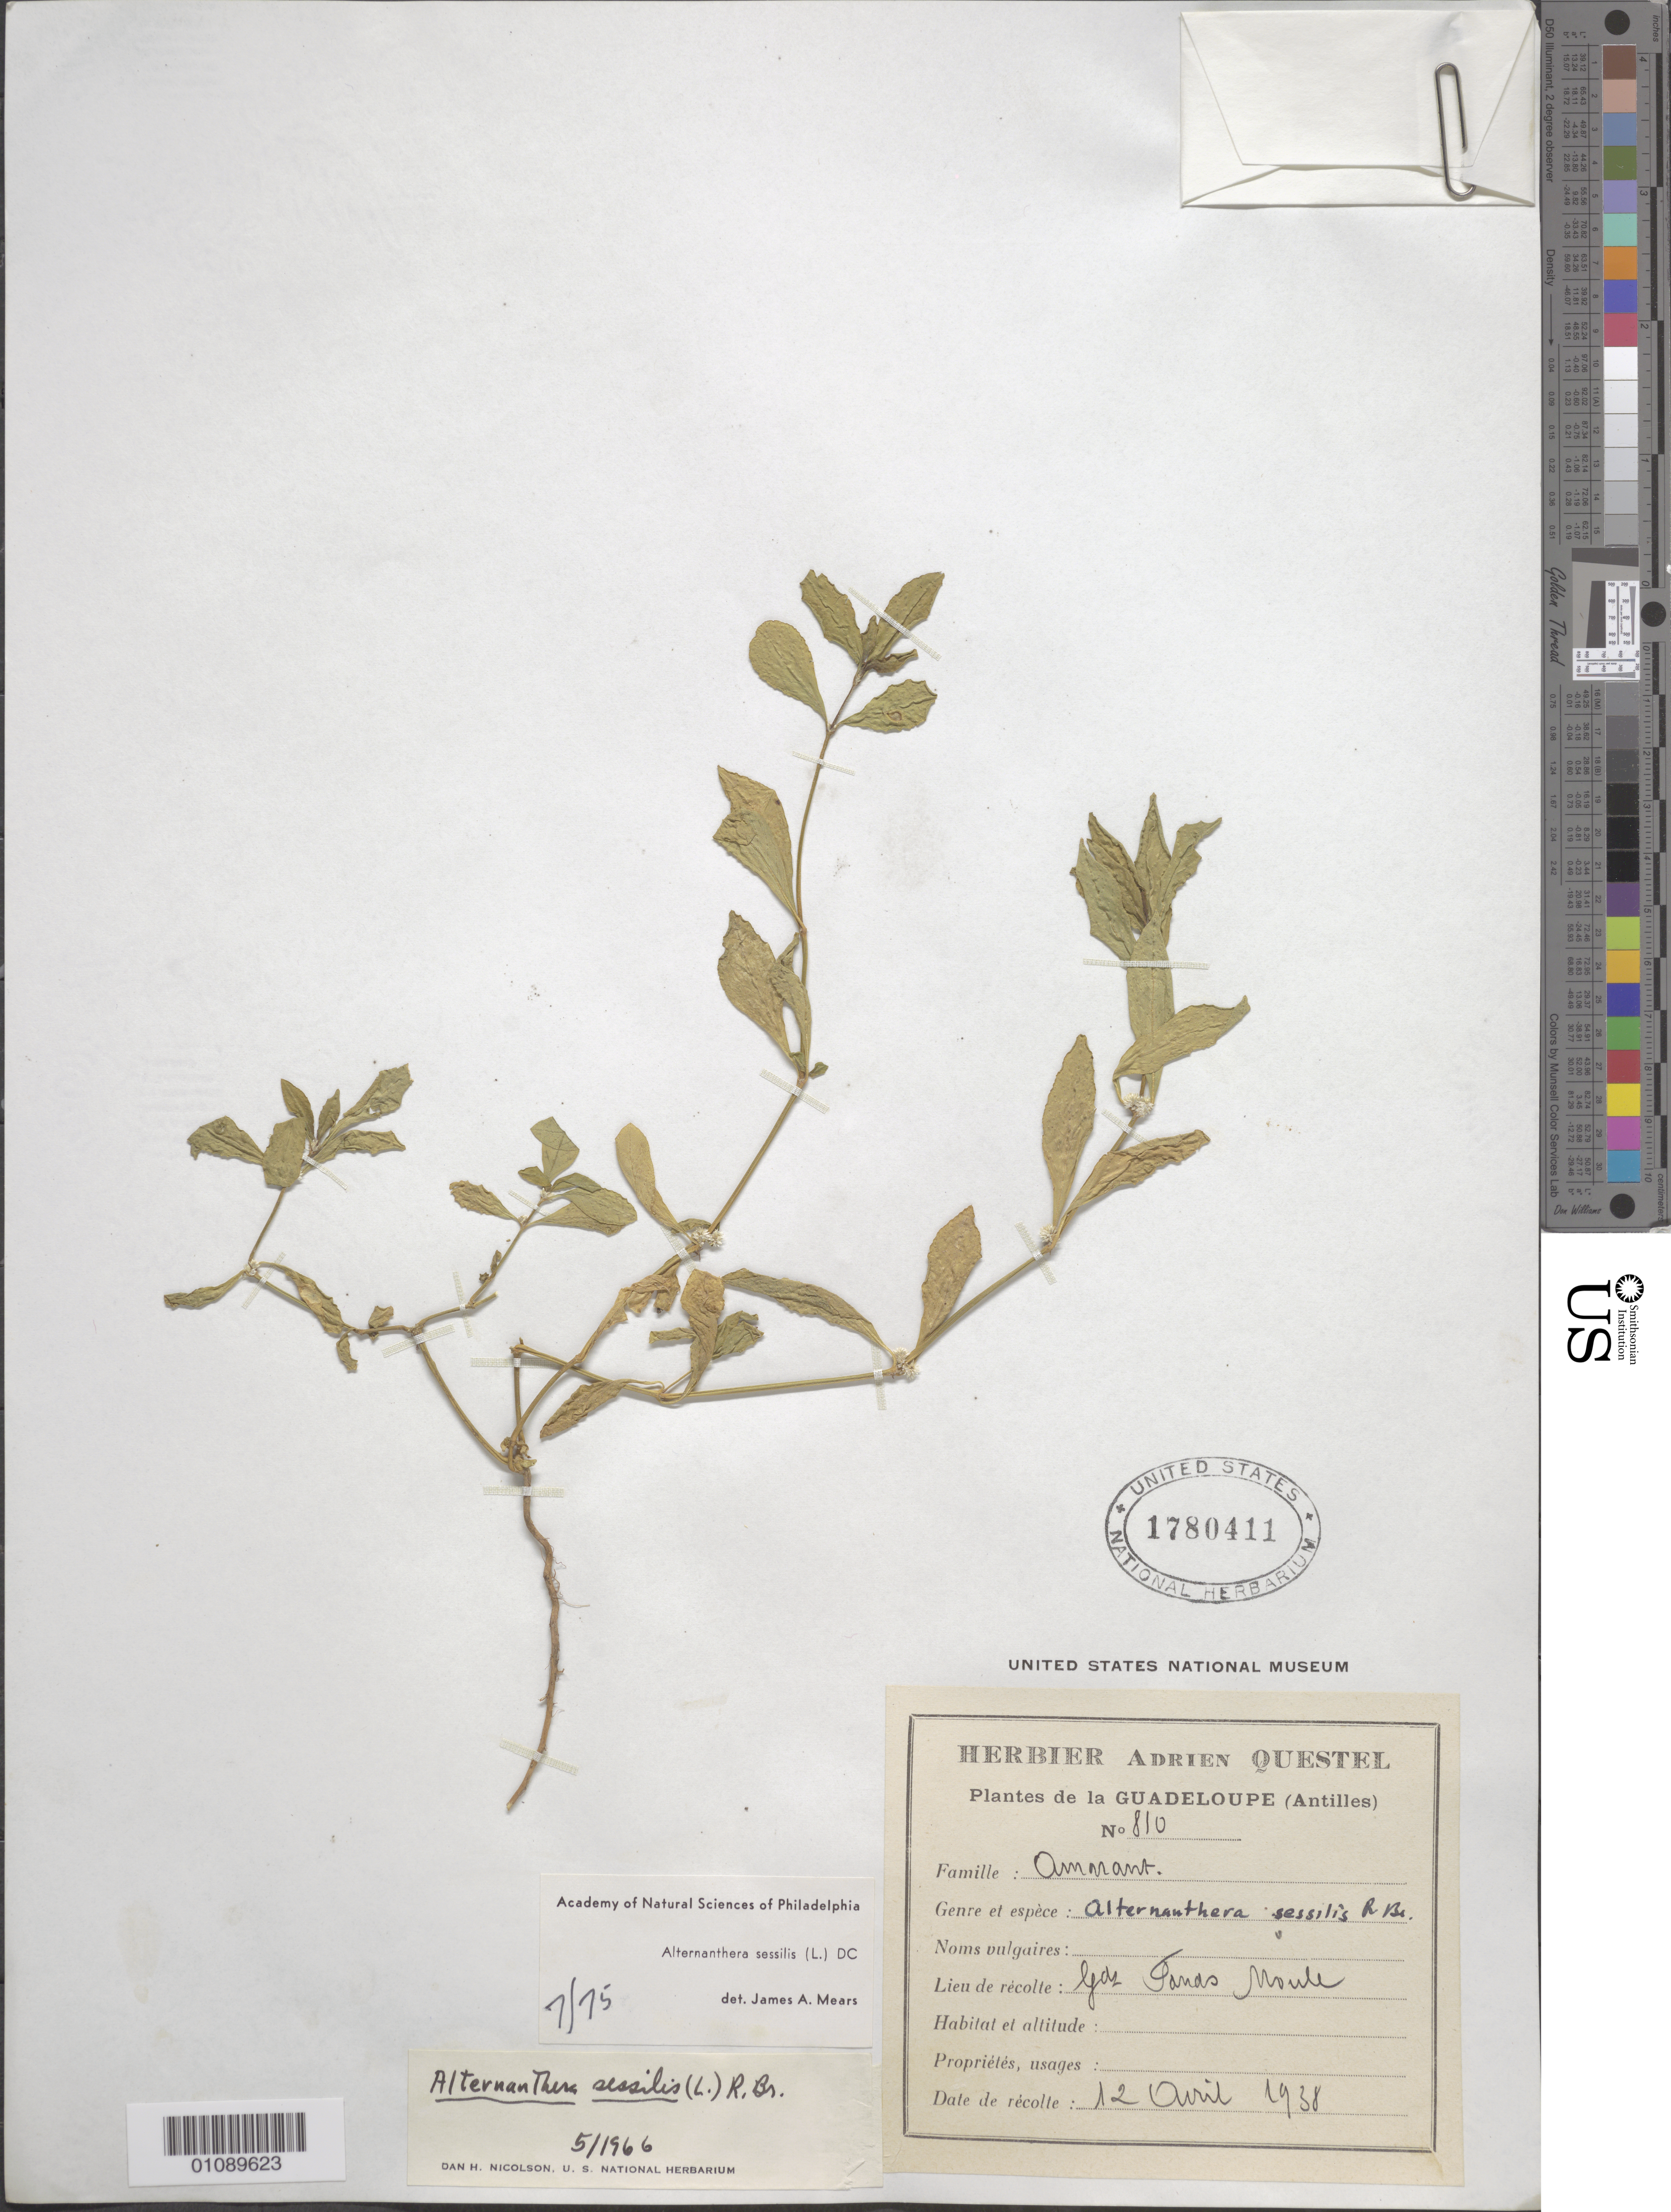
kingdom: Plantae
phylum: Tracheophyta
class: Magnoliopsida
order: Caryophyllales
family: Amaranthaceae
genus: Alternanthera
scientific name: Alternanthera sessilis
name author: (L.) DC.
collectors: A. Questel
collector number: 810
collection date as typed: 12 Apr 1938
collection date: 1938-04-12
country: Guadeloupe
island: Grande Terre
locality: Fanas Moule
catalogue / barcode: US 1780411